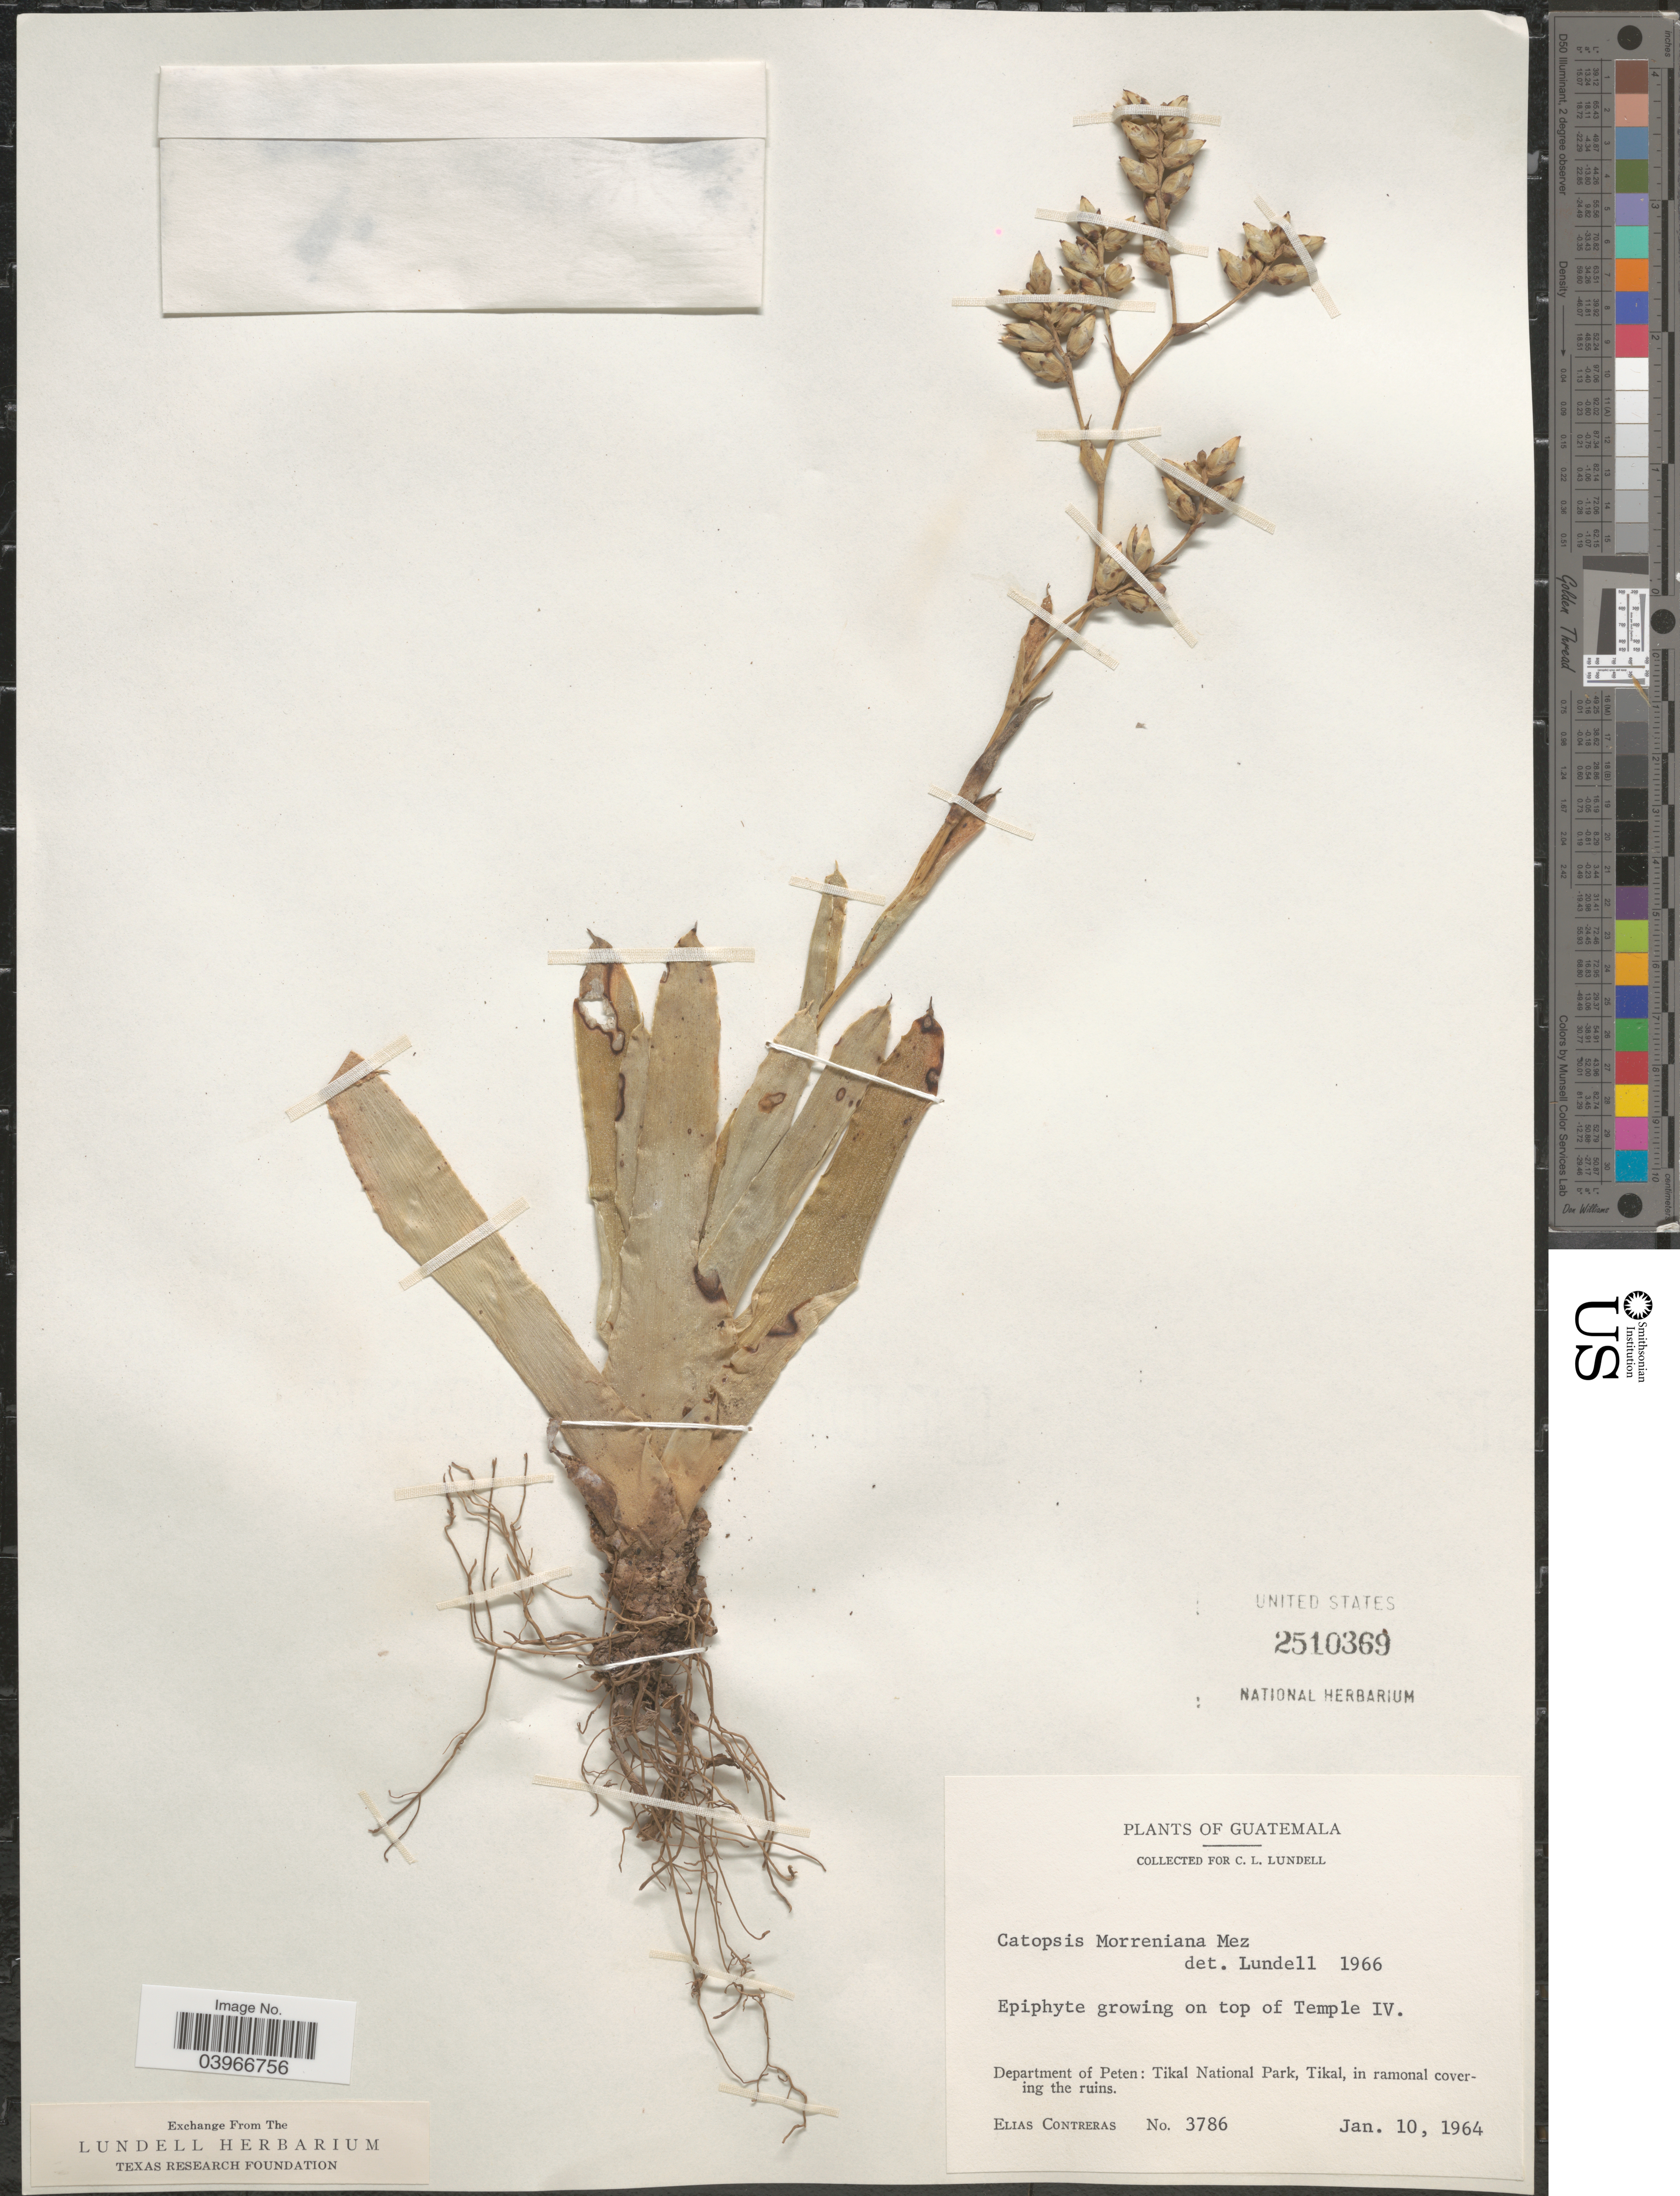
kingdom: Plantae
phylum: Tracheophyta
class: Liliopsida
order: Poales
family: Bromeliaceae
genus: Catopsis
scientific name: Catopsis morreniana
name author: Mez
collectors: E. Contreras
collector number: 3786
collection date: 1964-01-10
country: Guatemala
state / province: El Peten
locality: Growing on top of Temple IV. Department of Peten: Tikal National Park, Tikal, in ramonal covering the ruins.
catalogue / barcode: US 2510369